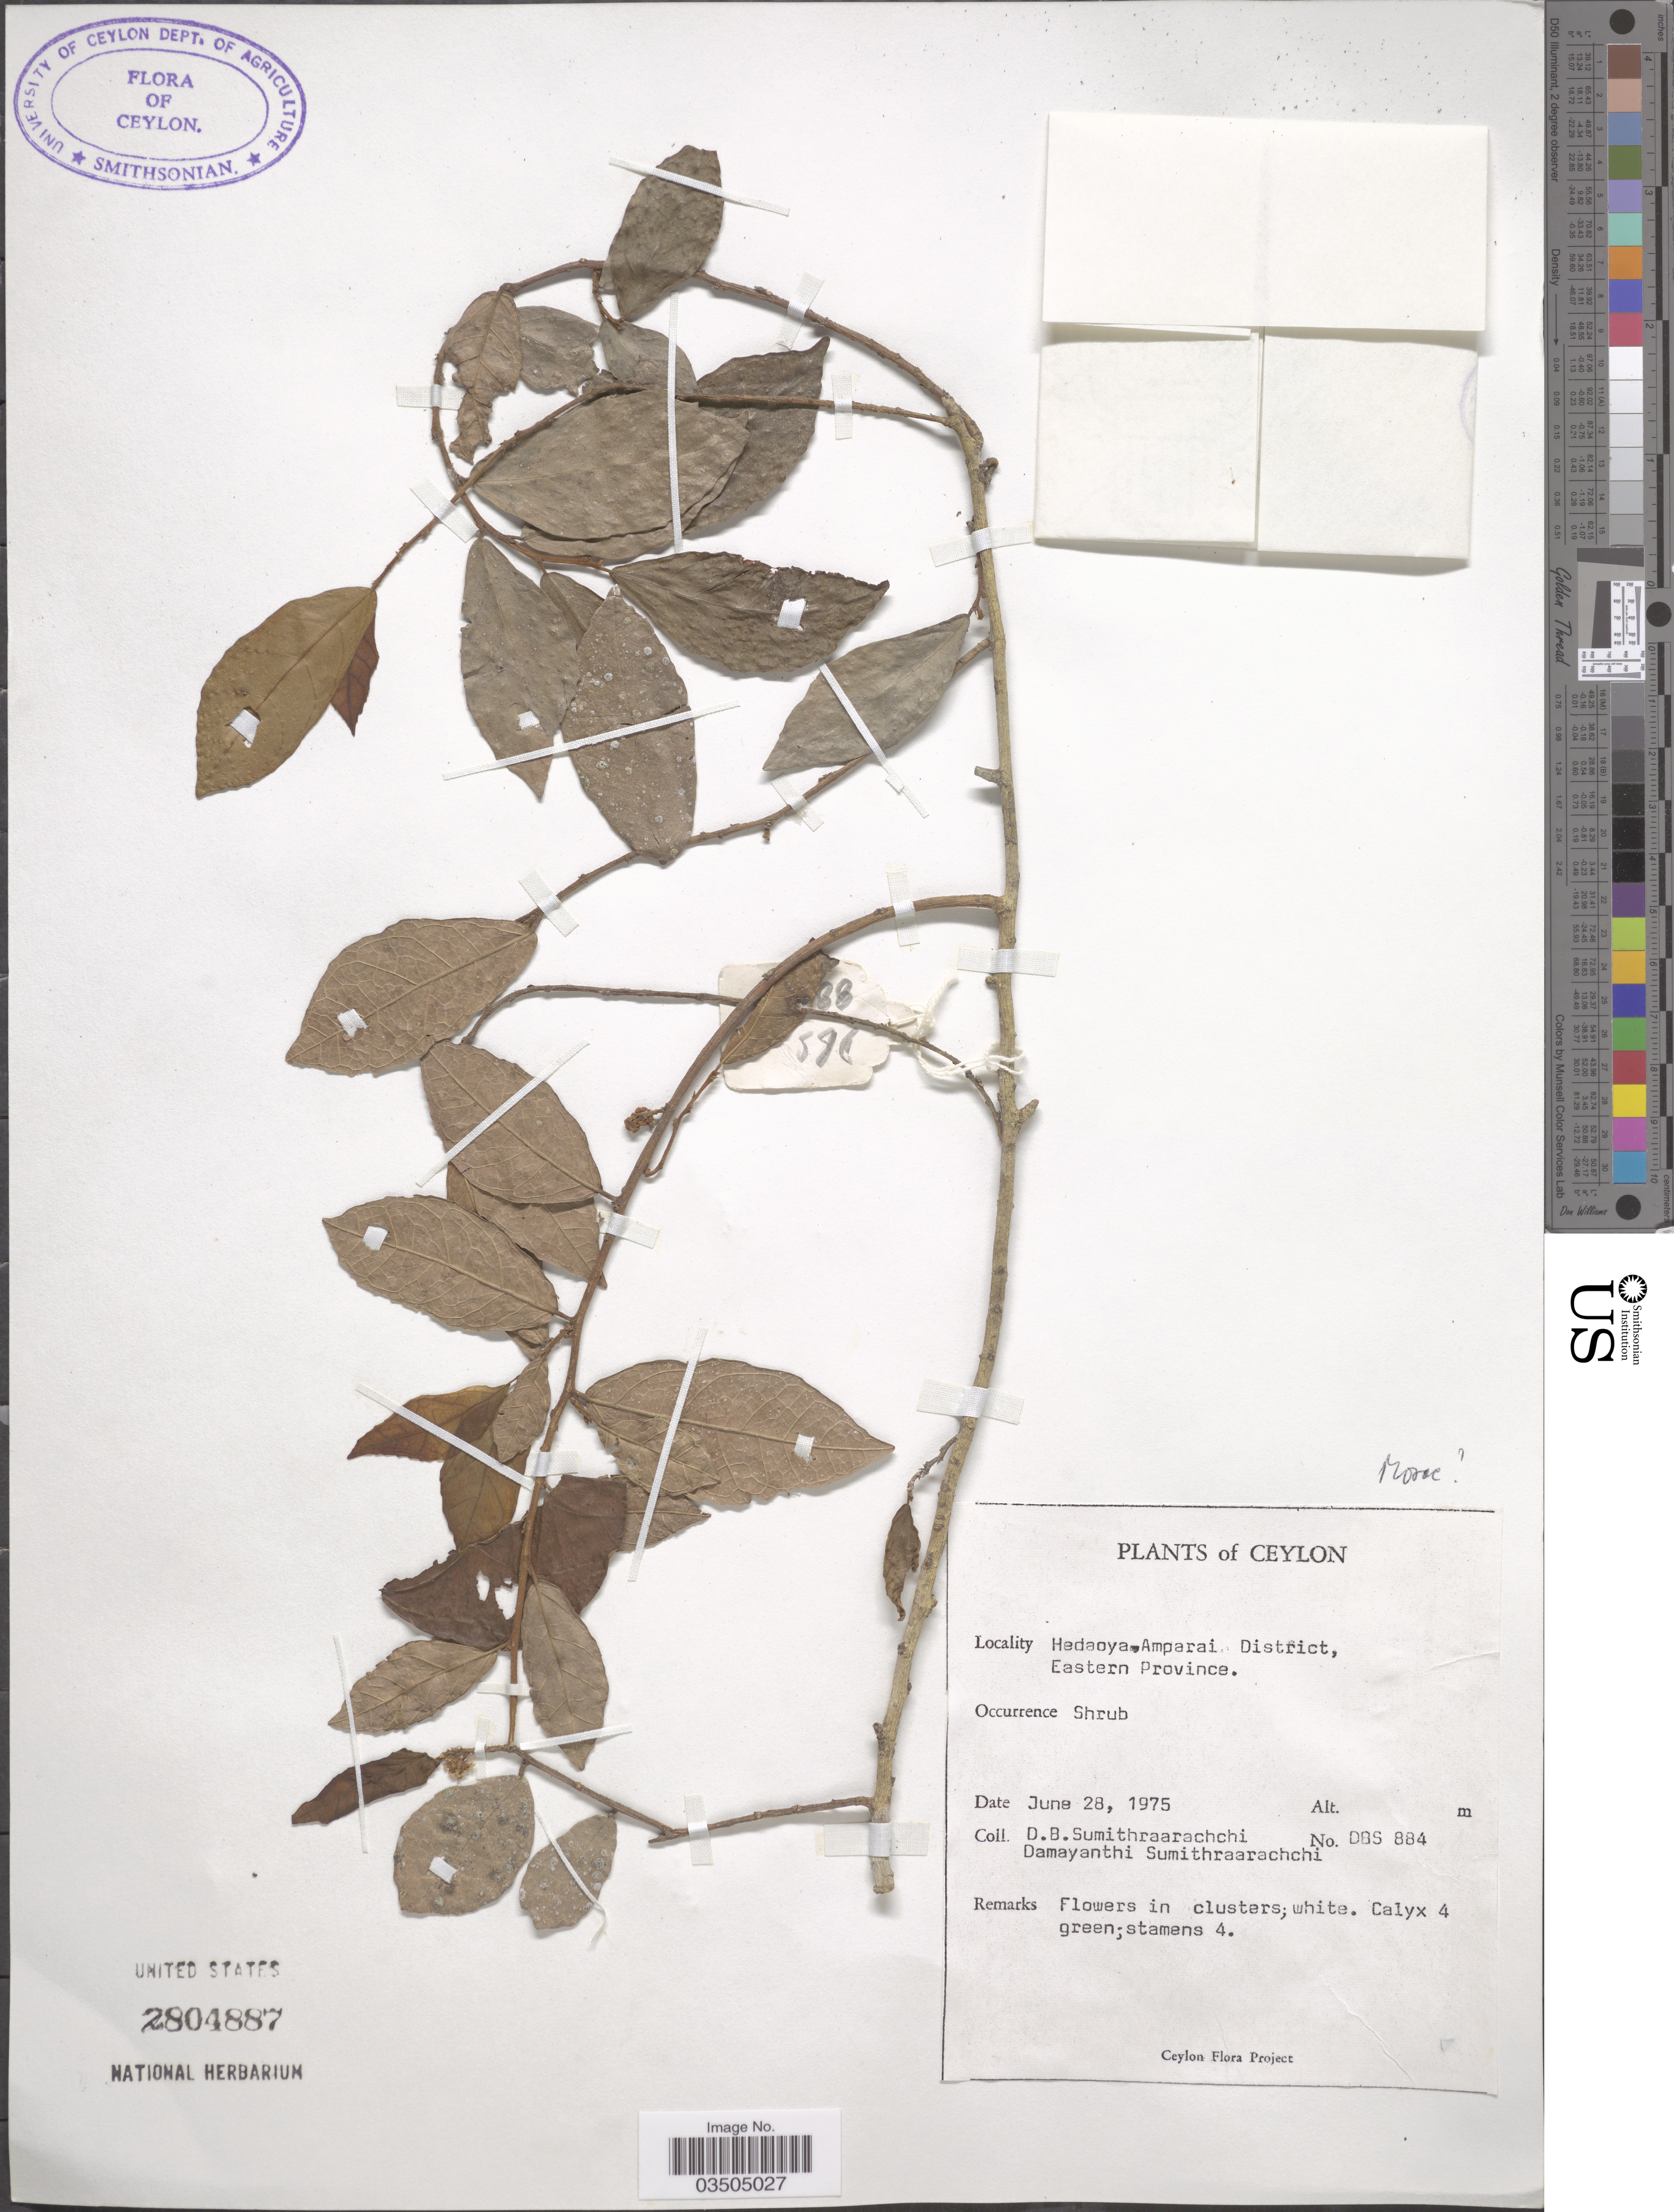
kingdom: Plantae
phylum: Tracheophyta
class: Magnoliopsida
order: Proteales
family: Proteaceae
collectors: D. B. Sumithraarachchi & D. Sumithraarachchi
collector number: DBS 884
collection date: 1975-06-28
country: Sri Lanka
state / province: Eastern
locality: Ceylon. Hadaoya. Amparai District.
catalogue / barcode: US 2804887